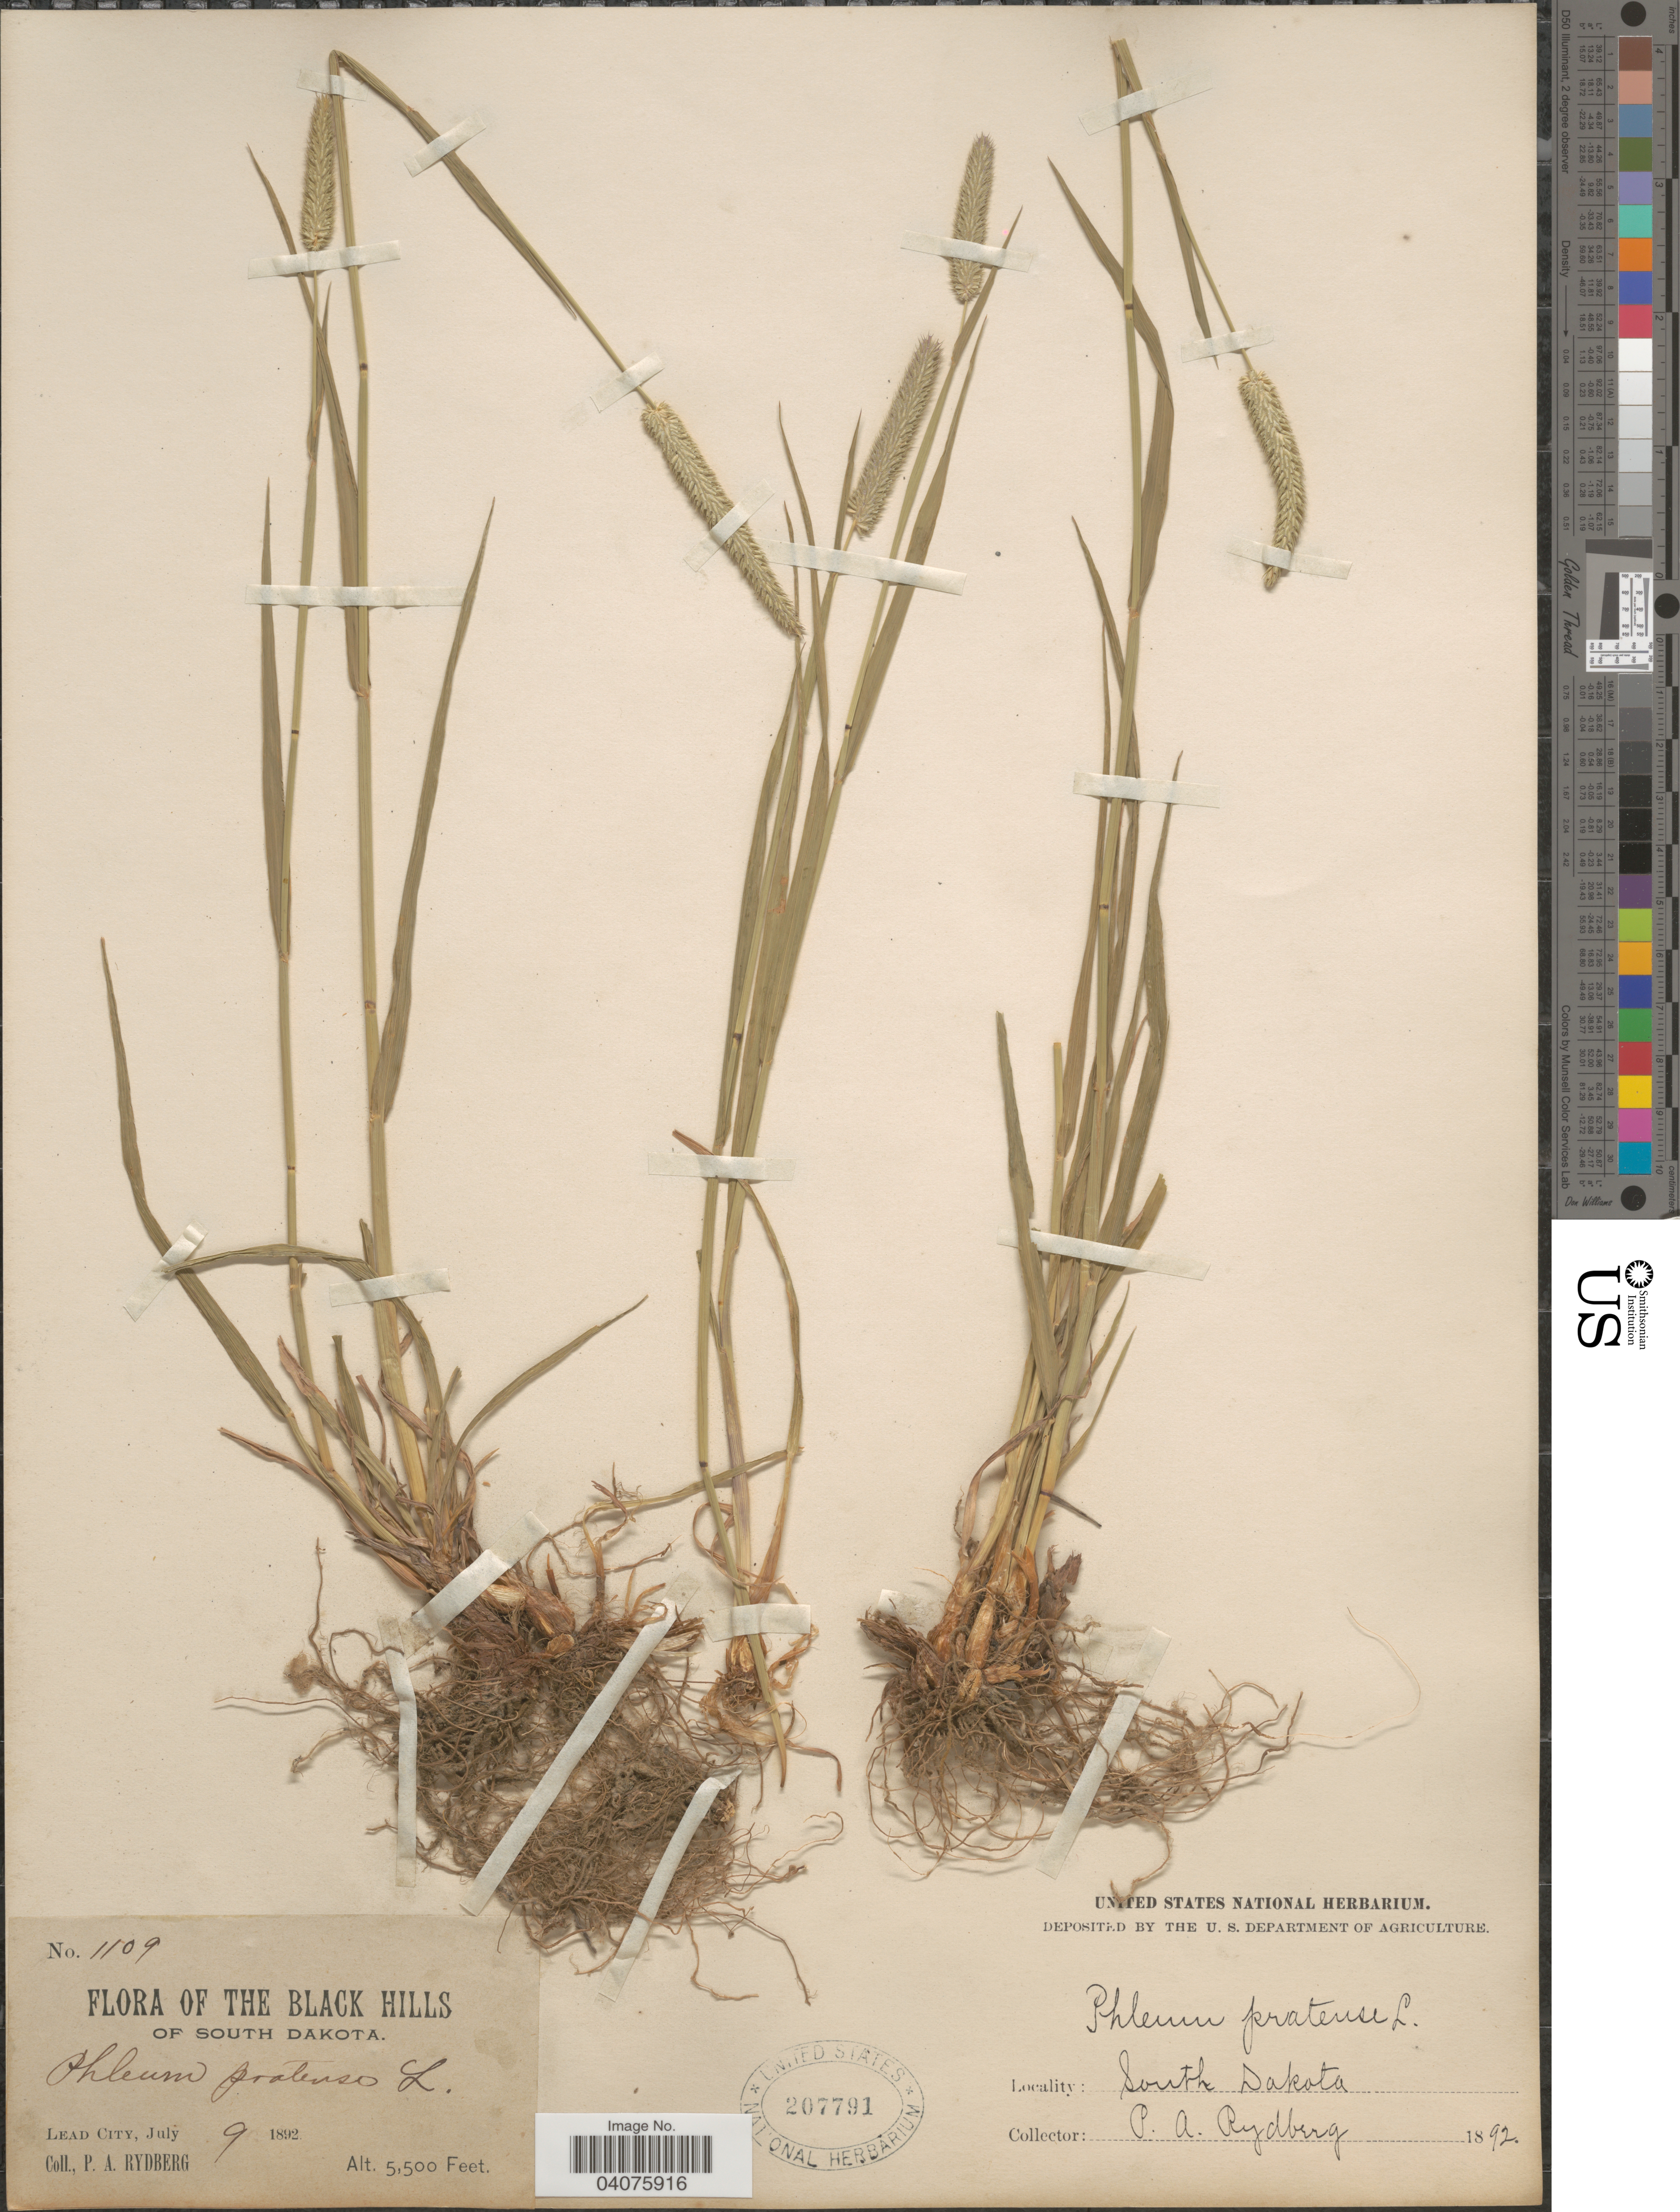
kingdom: Plantae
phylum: Tracheophyta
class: Liliopsida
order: Poales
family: Poaceae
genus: Phleum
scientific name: Phleum pratense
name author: L.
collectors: P. A. Rydberg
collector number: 1109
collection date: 1892-07-09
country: United States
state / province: South Dakota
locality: The Black Hills of South Dakota. Lead City.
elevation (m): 1676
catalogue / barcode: US 207791